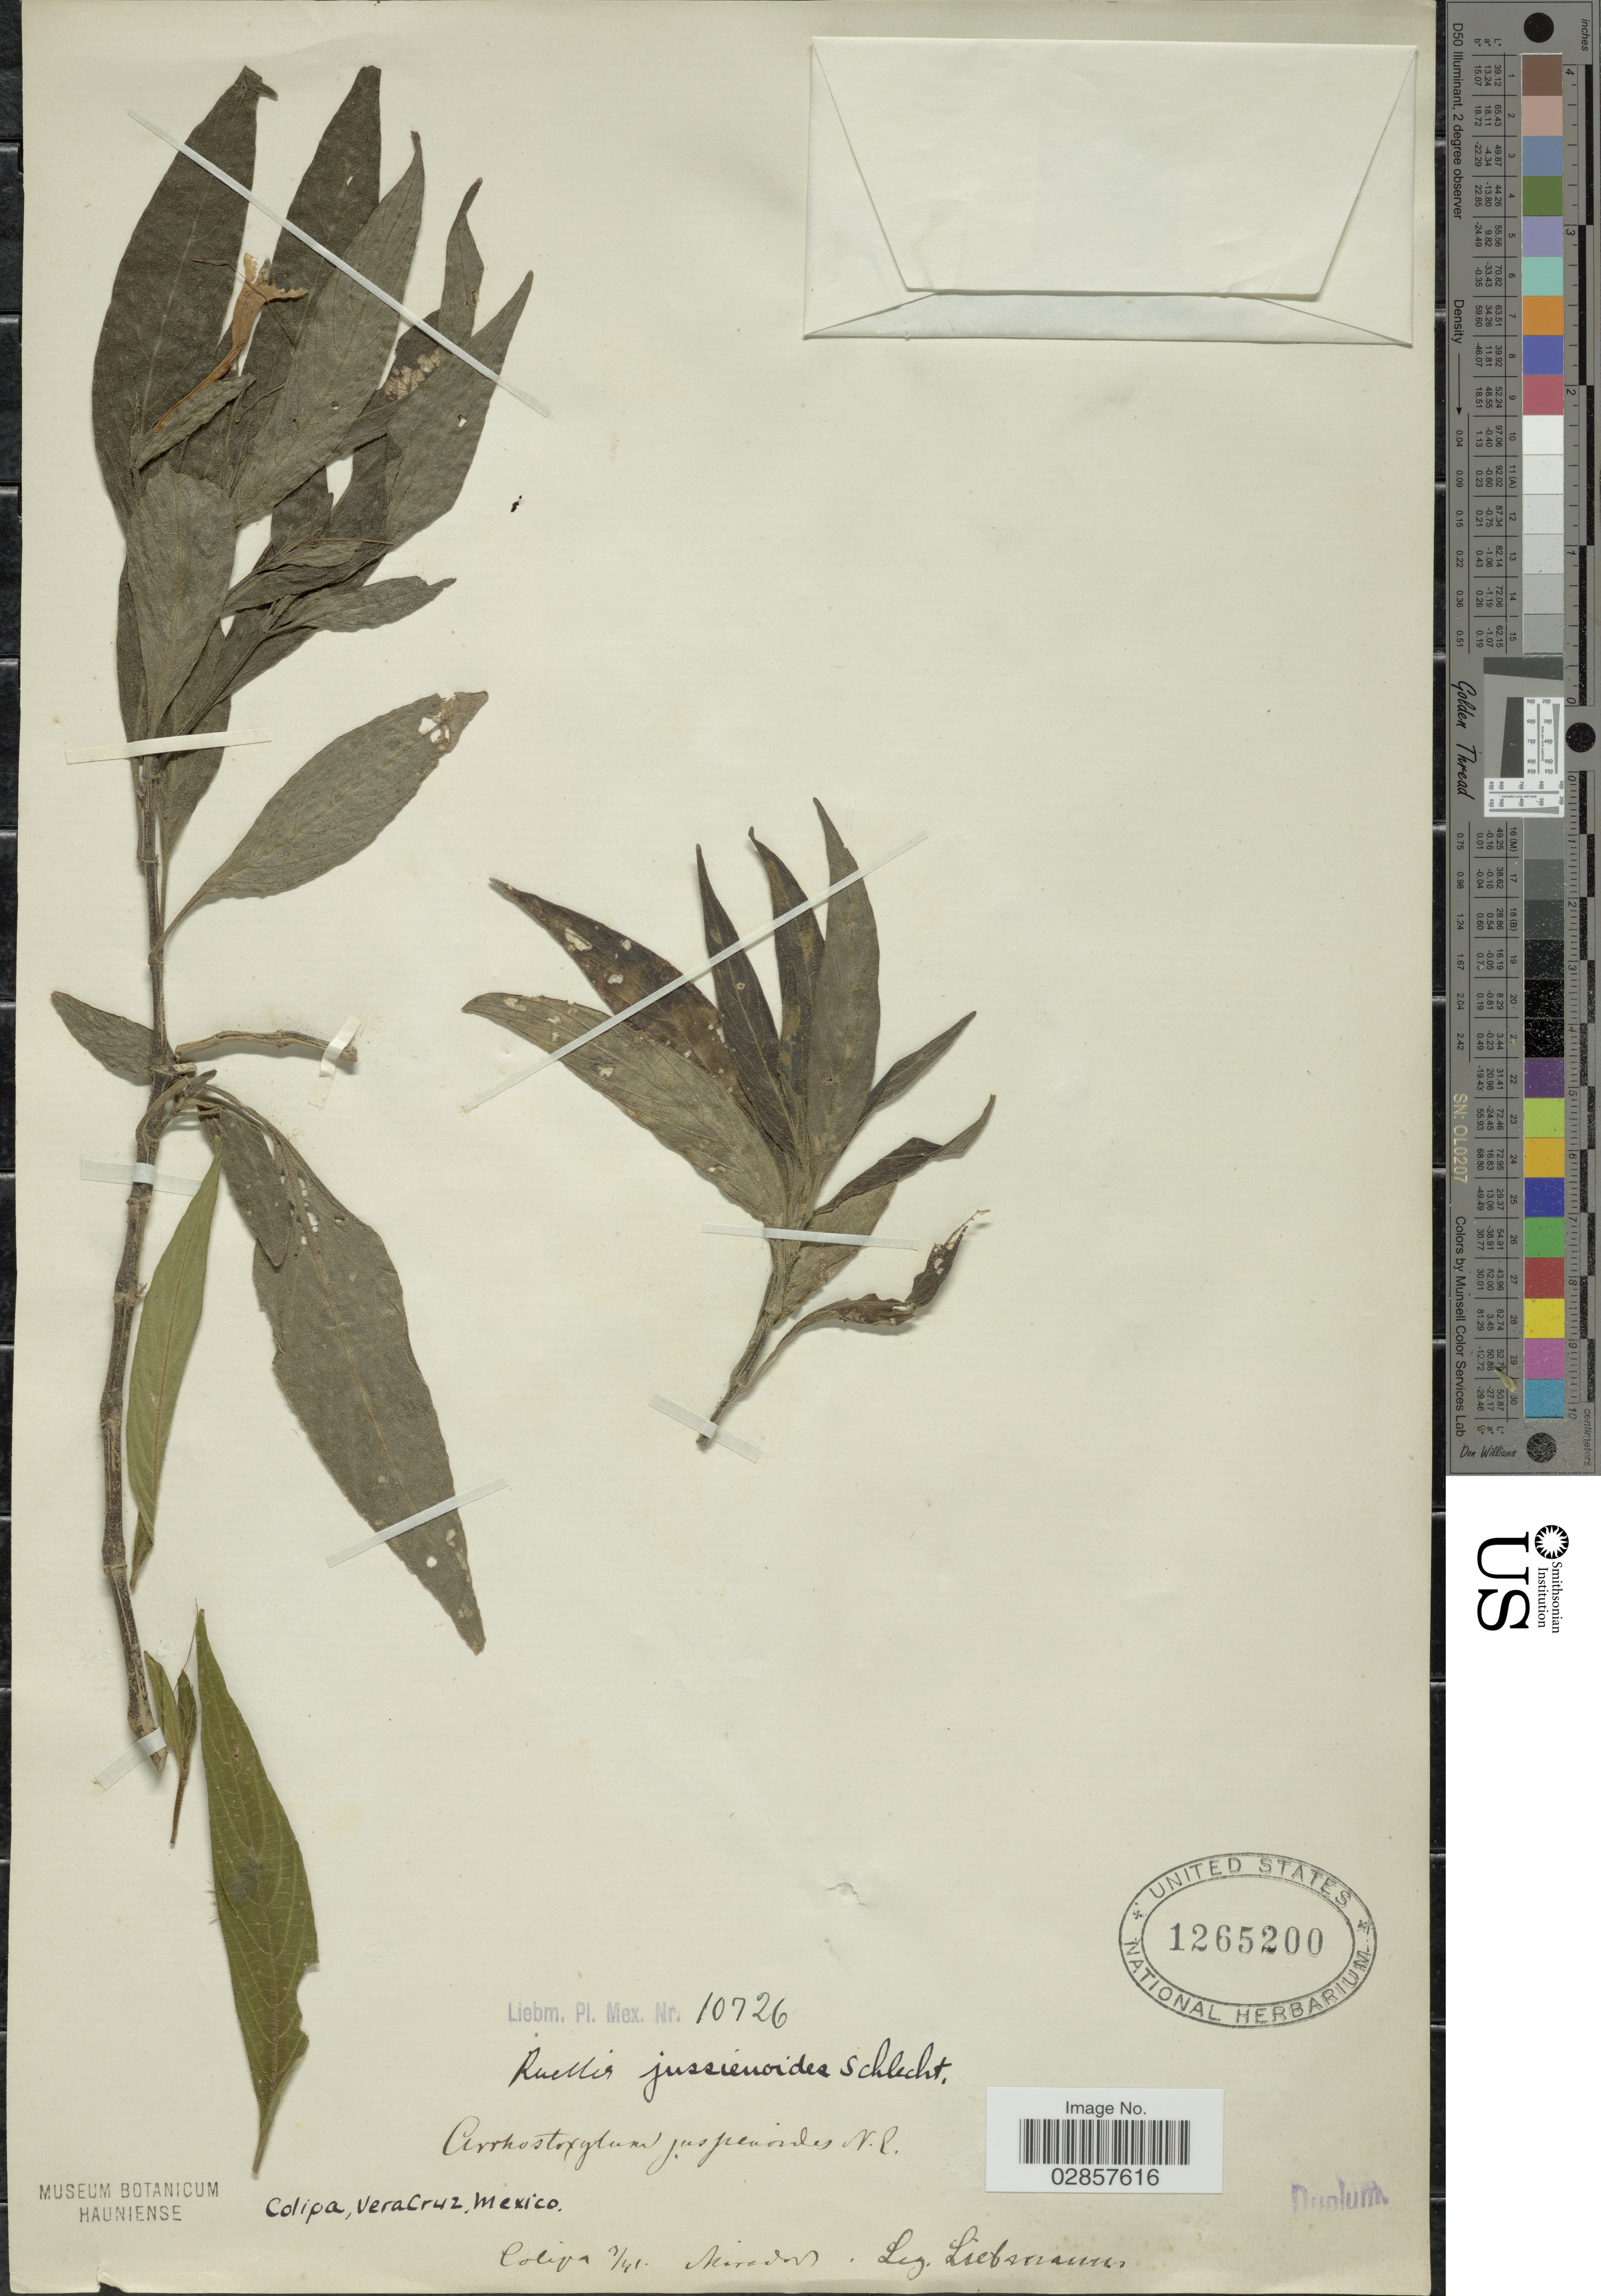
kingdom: Plantae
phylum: Tracheophyta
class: Magnoliopsida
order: Lamiales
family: Acanthaceae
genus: Ruellia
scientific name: Ruellia jussieuoides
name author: Schltdl. & Cham.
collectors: Liebmann, --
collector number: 10726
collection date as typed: Transcribed d/m/y: /3/41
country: Mexico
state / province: Veracruz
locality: Colipa, Veracruz, Mirador.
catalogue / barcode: US 1265200